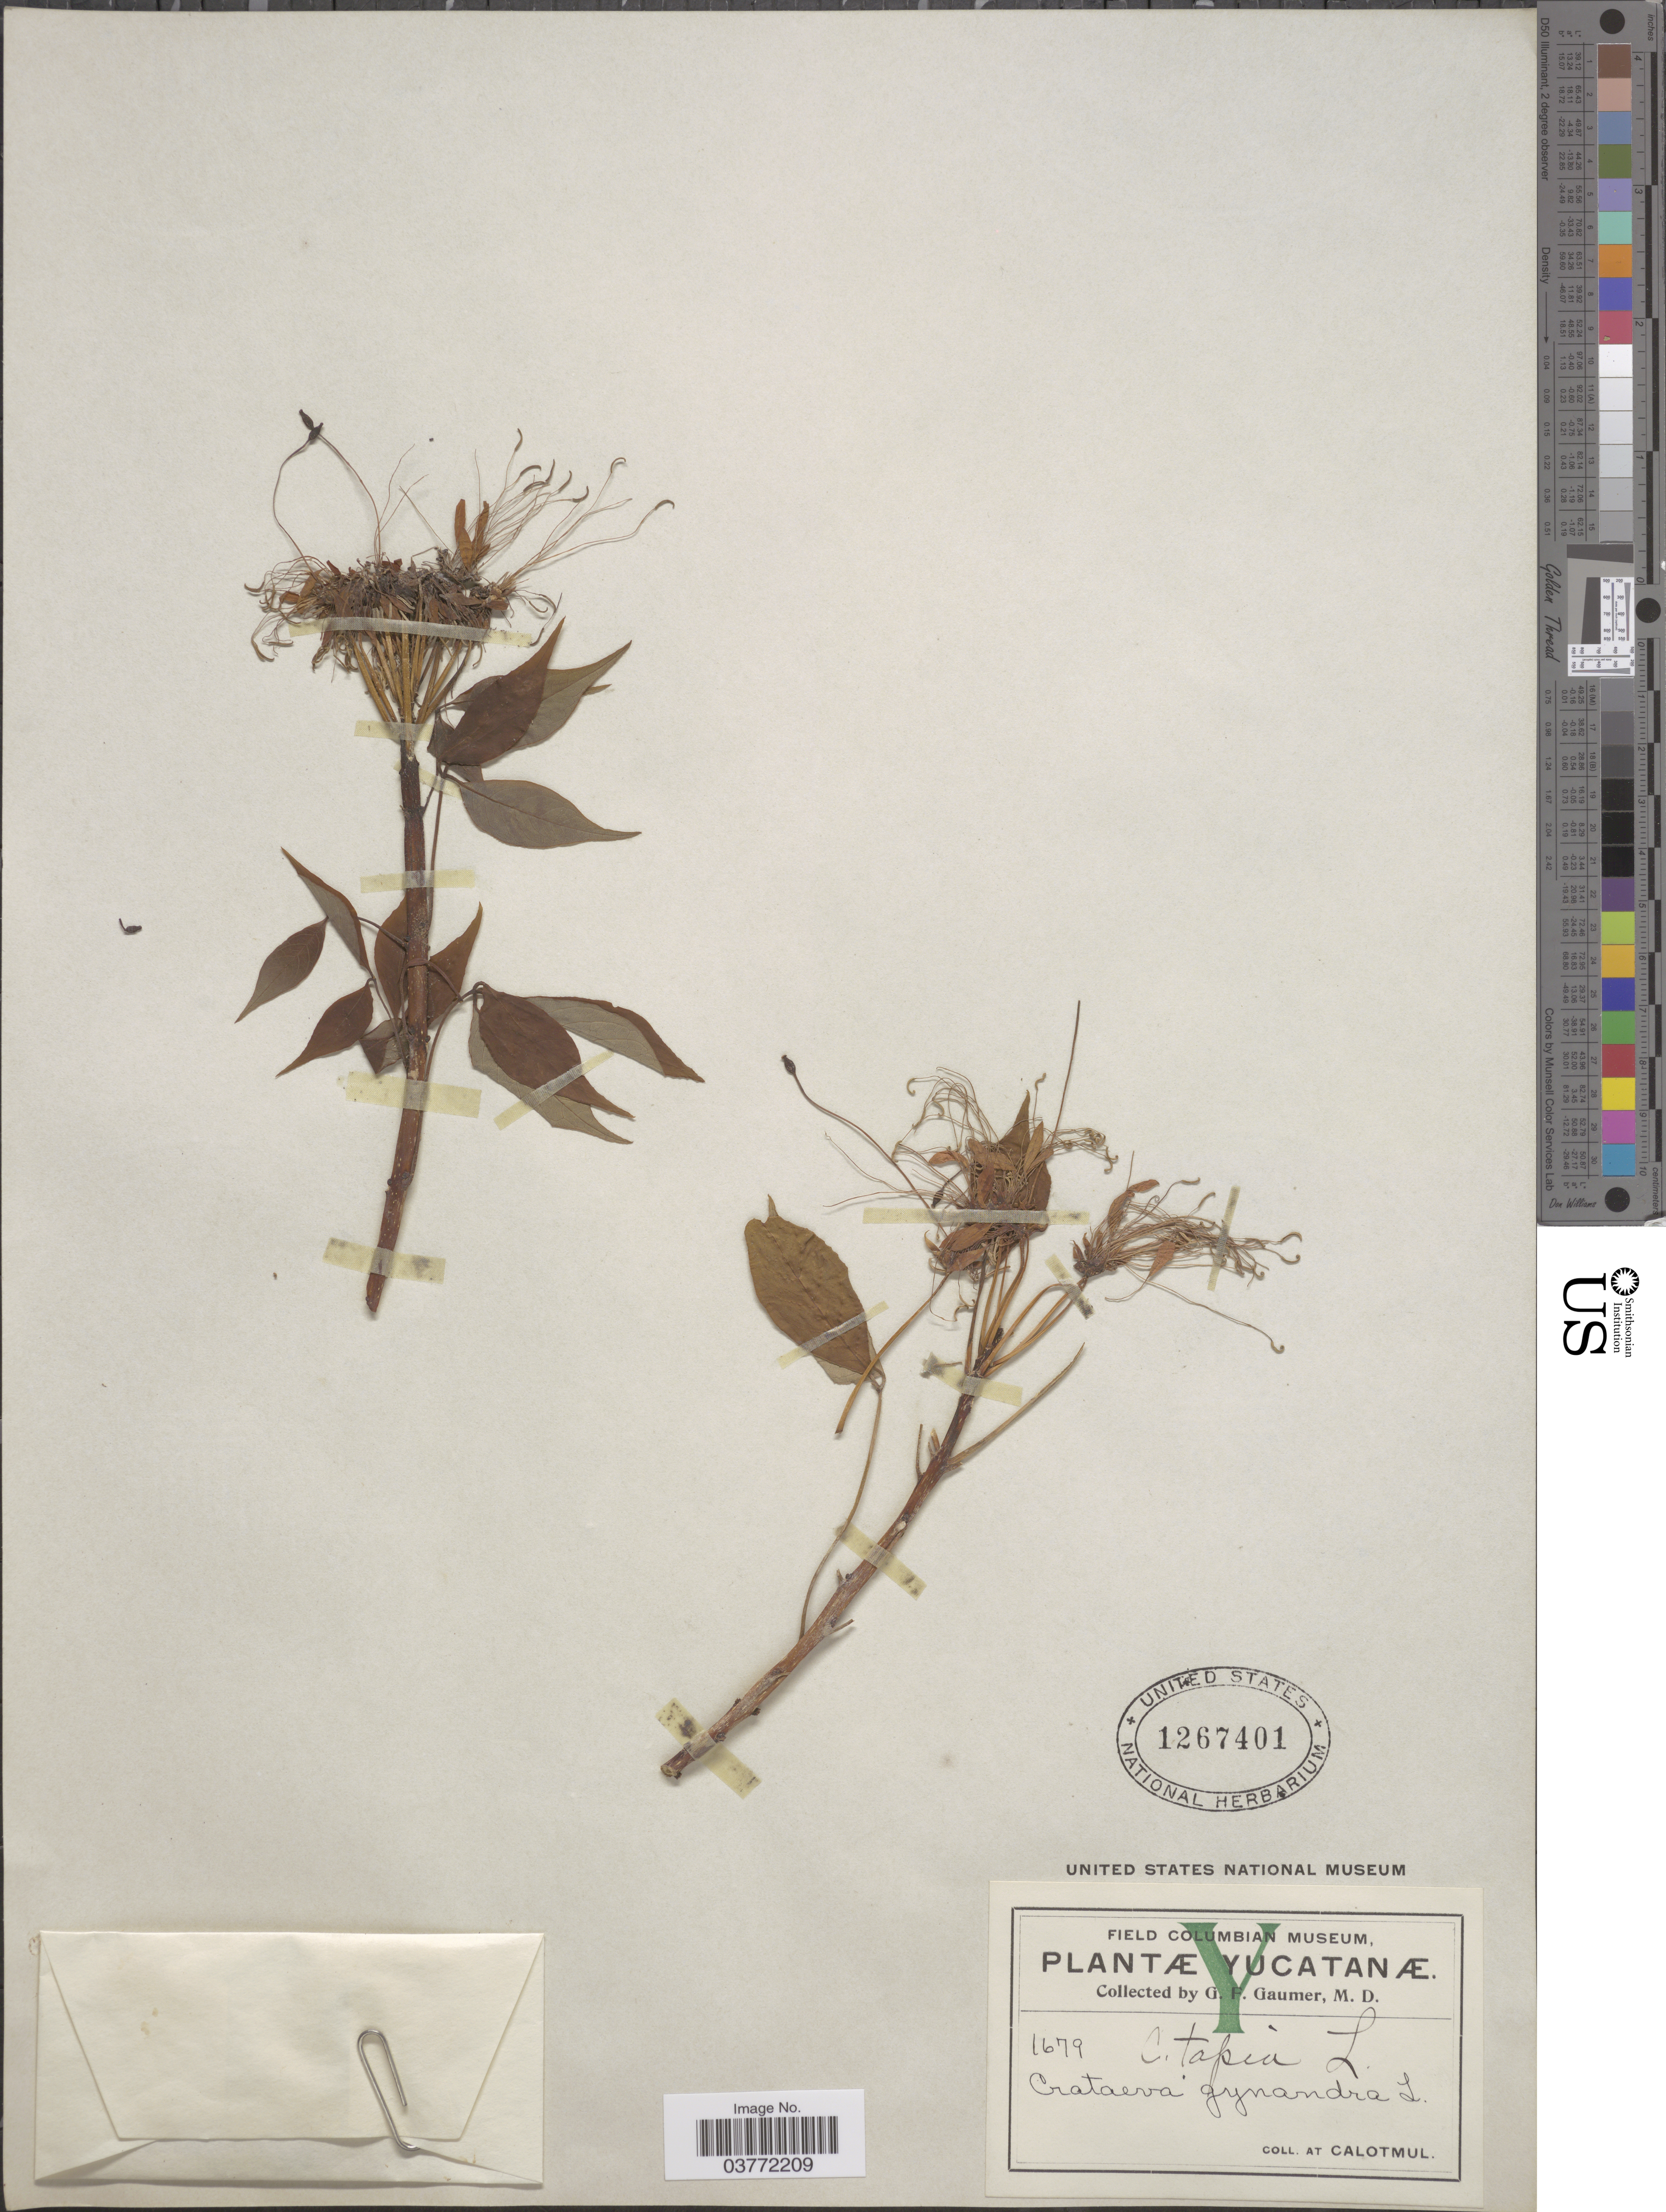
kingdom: Plantae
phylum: Tracheophyta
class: Magnoliopsida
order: Brassicales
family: Capparaceae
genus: Crateva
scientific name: Crateva tapia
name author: L.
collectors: G. F. Gaumer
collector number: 1679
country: Mexico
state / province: Yucatán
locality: Calotmul.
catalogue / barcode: US 1267401